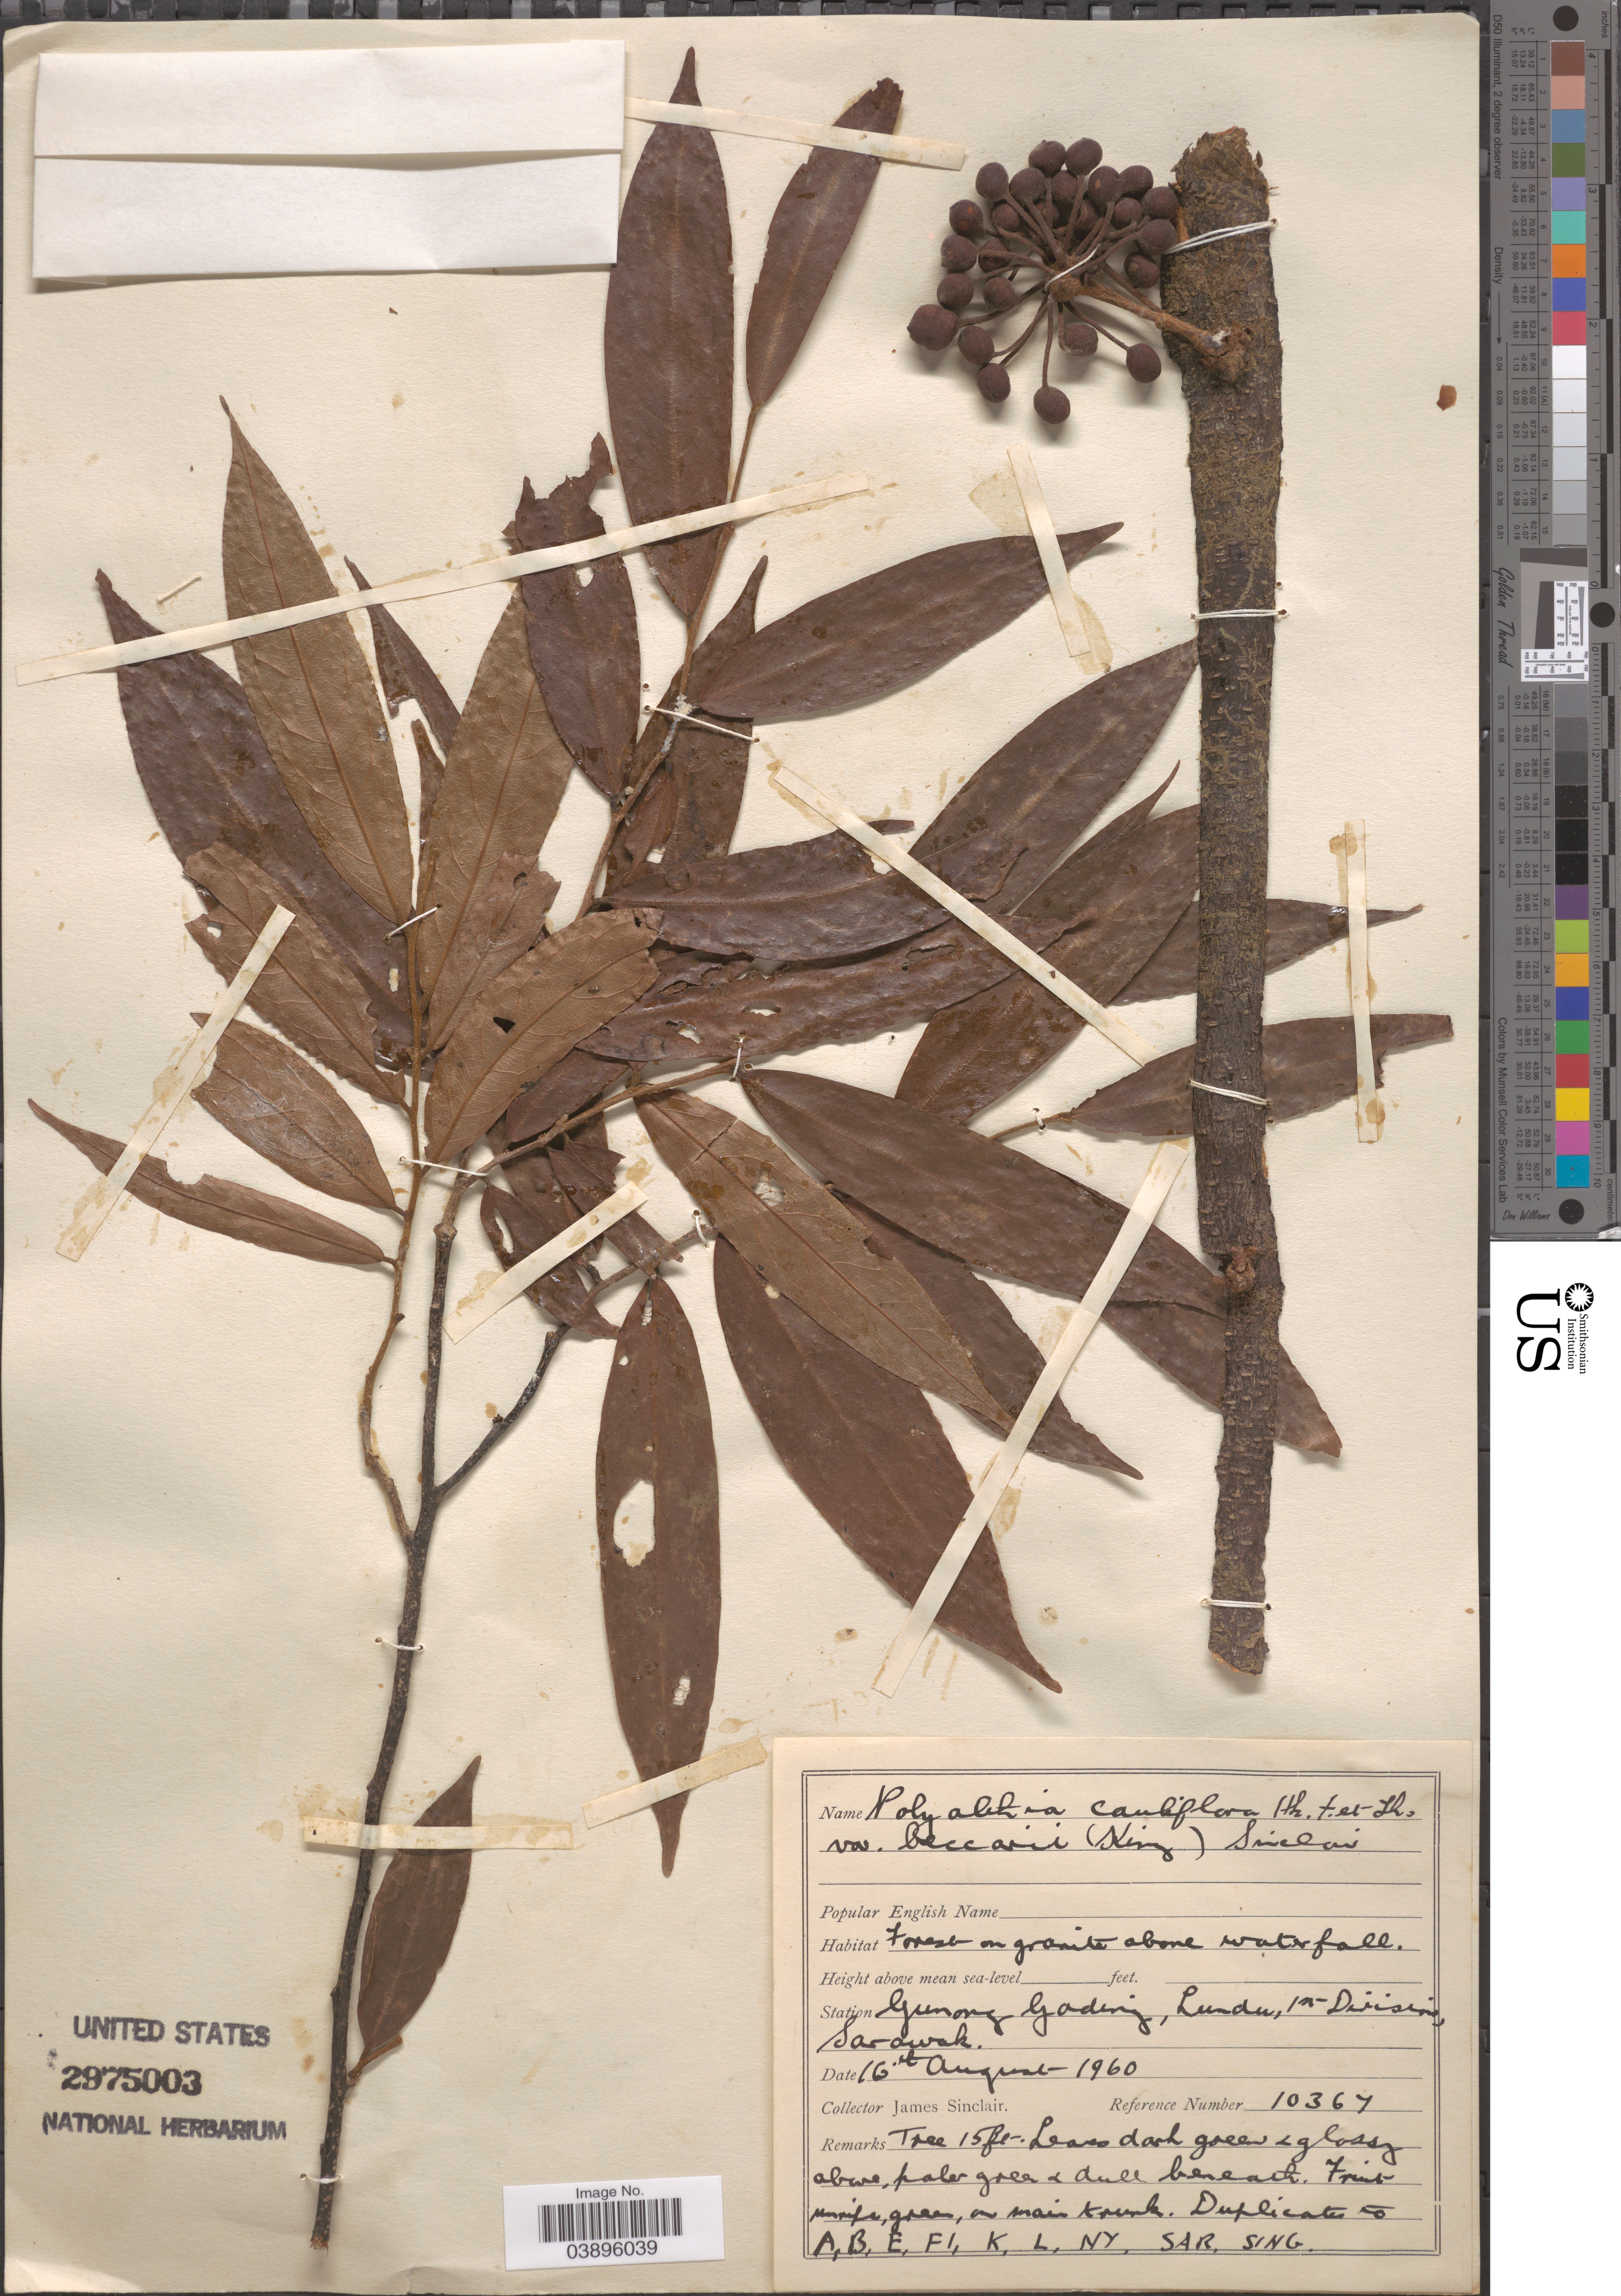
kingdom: Plantae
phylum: Tracheophyta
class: Magnoliopsida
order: Magnoliales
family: Annonaceae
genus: Polyalthia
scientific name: Polyalthia cauliflora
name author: Hook. f. & Thomson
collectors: J. Sinclair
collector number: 10367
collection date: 1960-08-16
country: Malaysia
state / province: Sarawak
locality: Above waterfall. Station Gunong Gading, Lundu, 1st Division.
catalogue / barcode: US 2975003